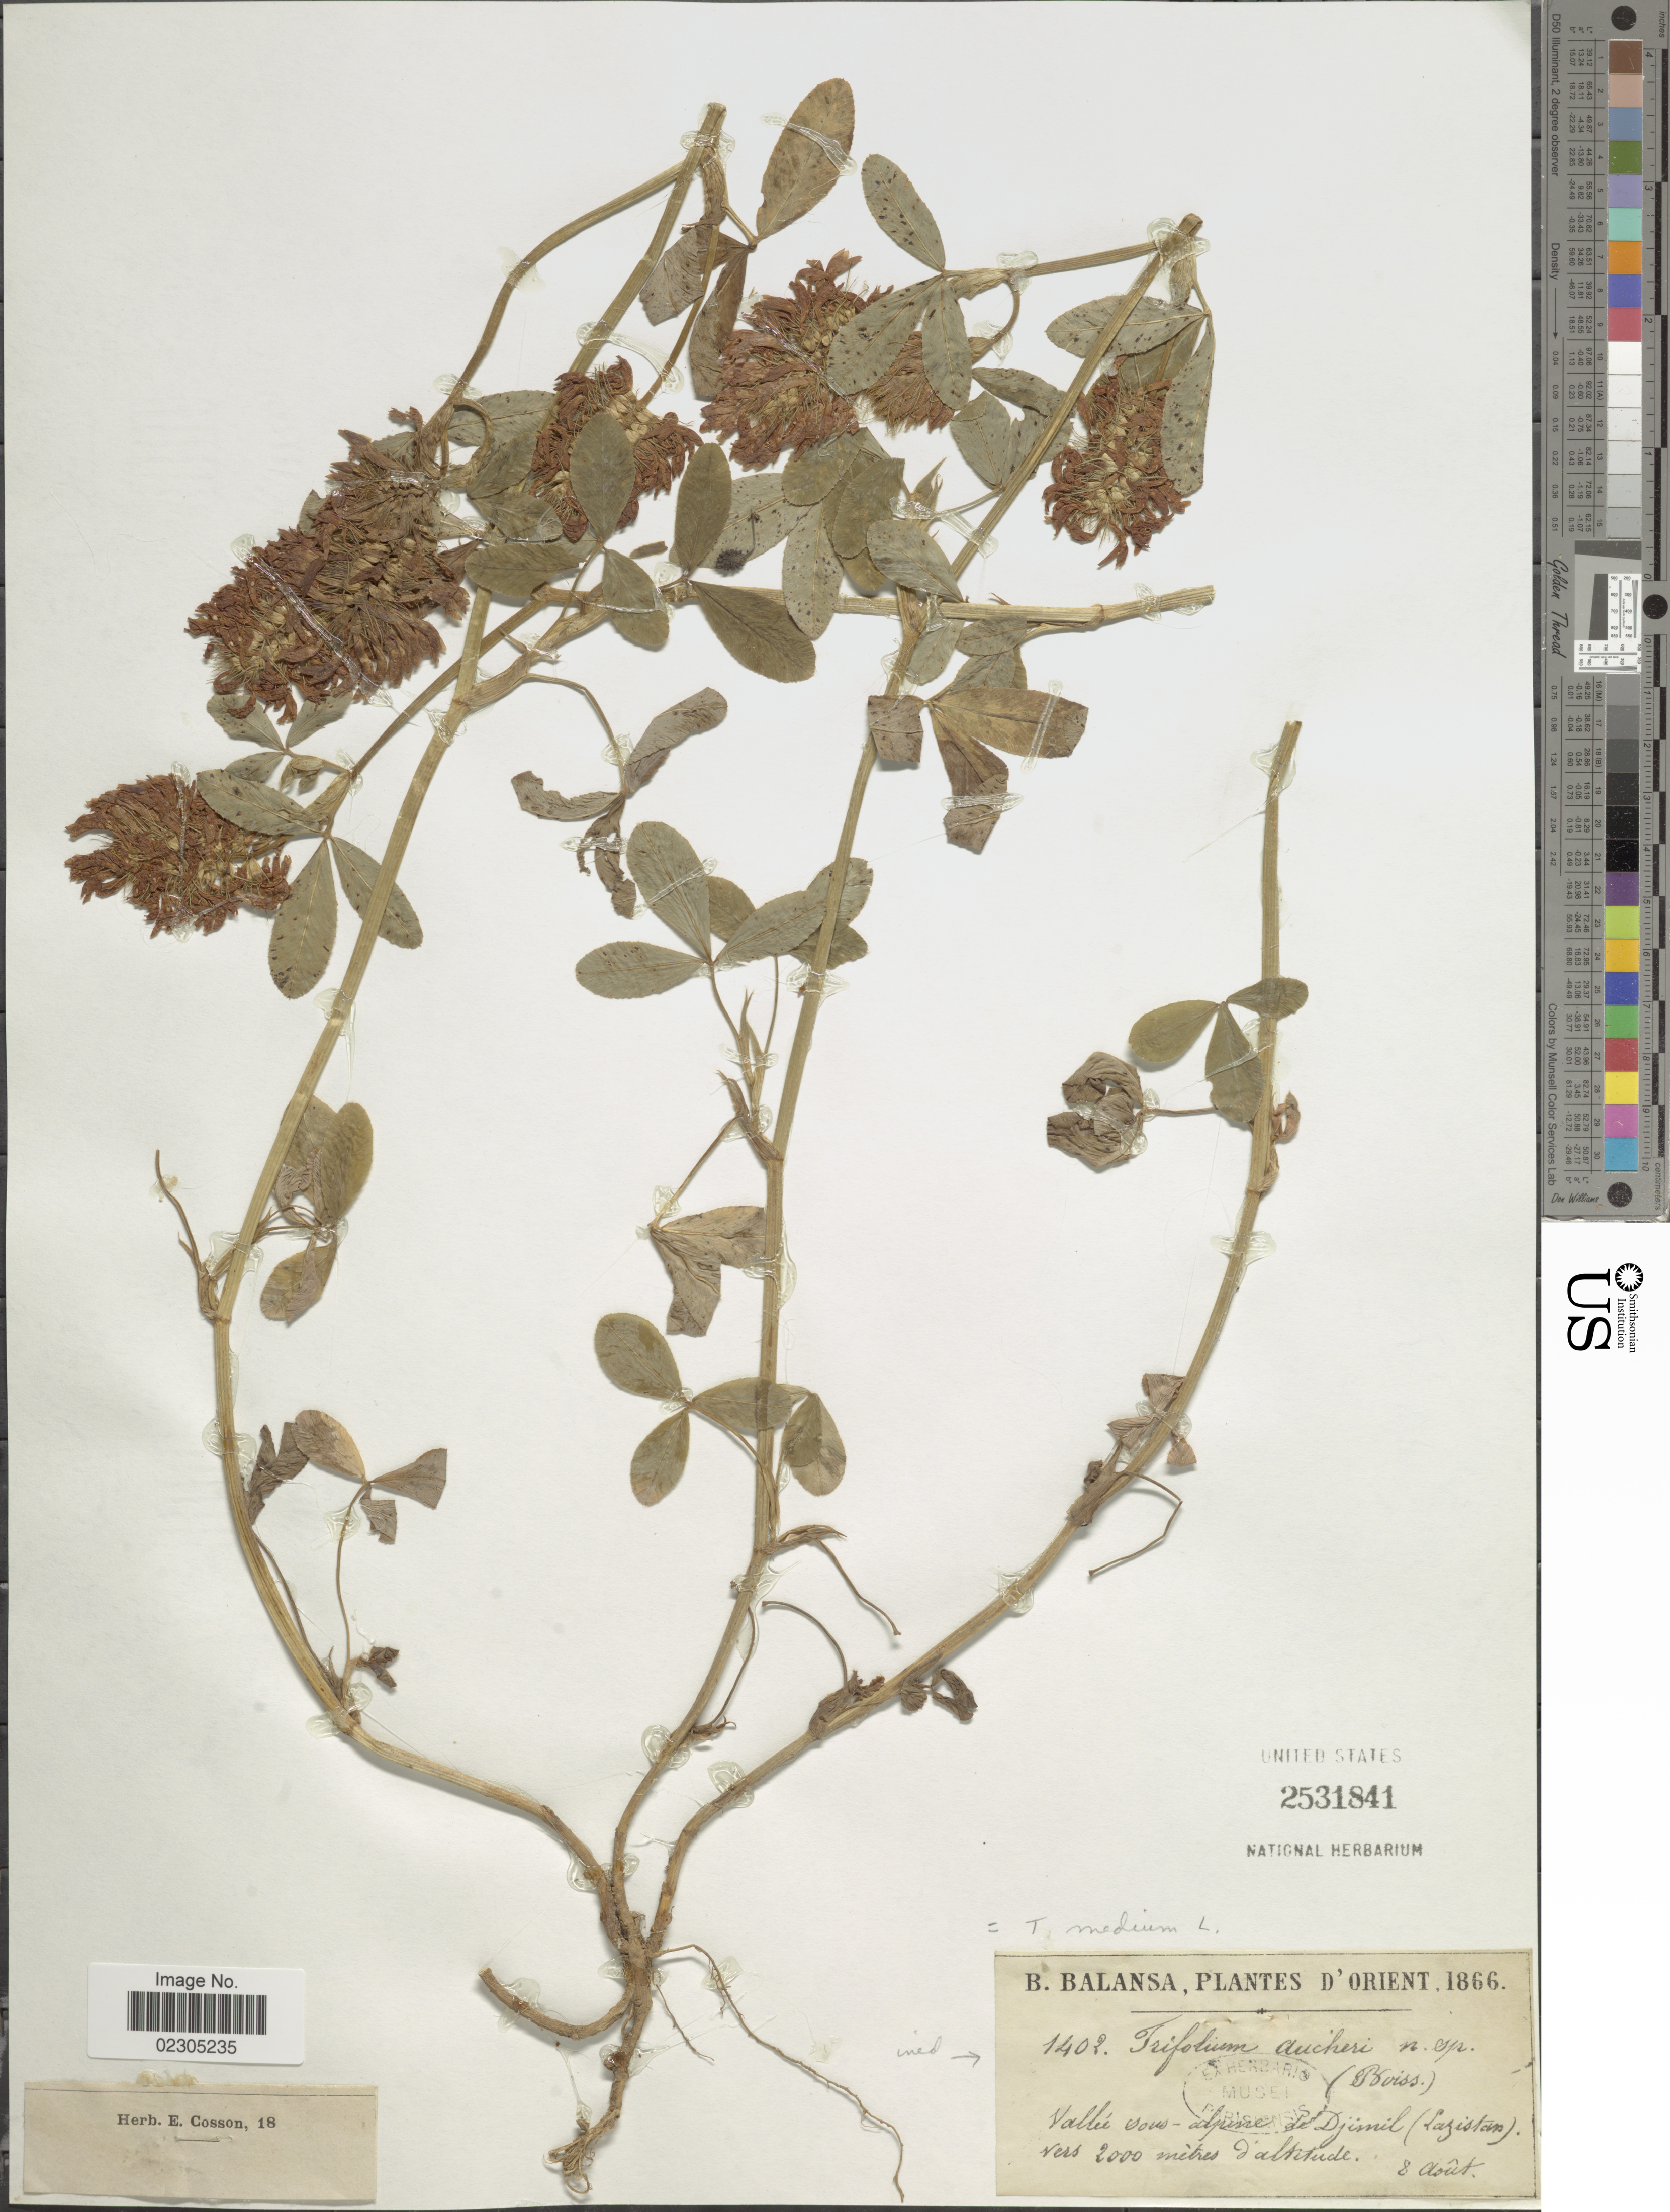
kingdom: Plantae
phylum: Tracheophyta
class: Magnoliopsida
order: Fabales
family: Fabaceae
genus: Trifolium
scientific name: Trifolium medium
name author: L.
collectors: B. Balansa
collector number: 1402*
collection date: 1866-08-08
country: Turkey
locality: D'Orient. Vallee sous- alpines de Djimil (Lazistan). [interpreted]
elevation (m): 2000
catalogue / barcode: US 2531841